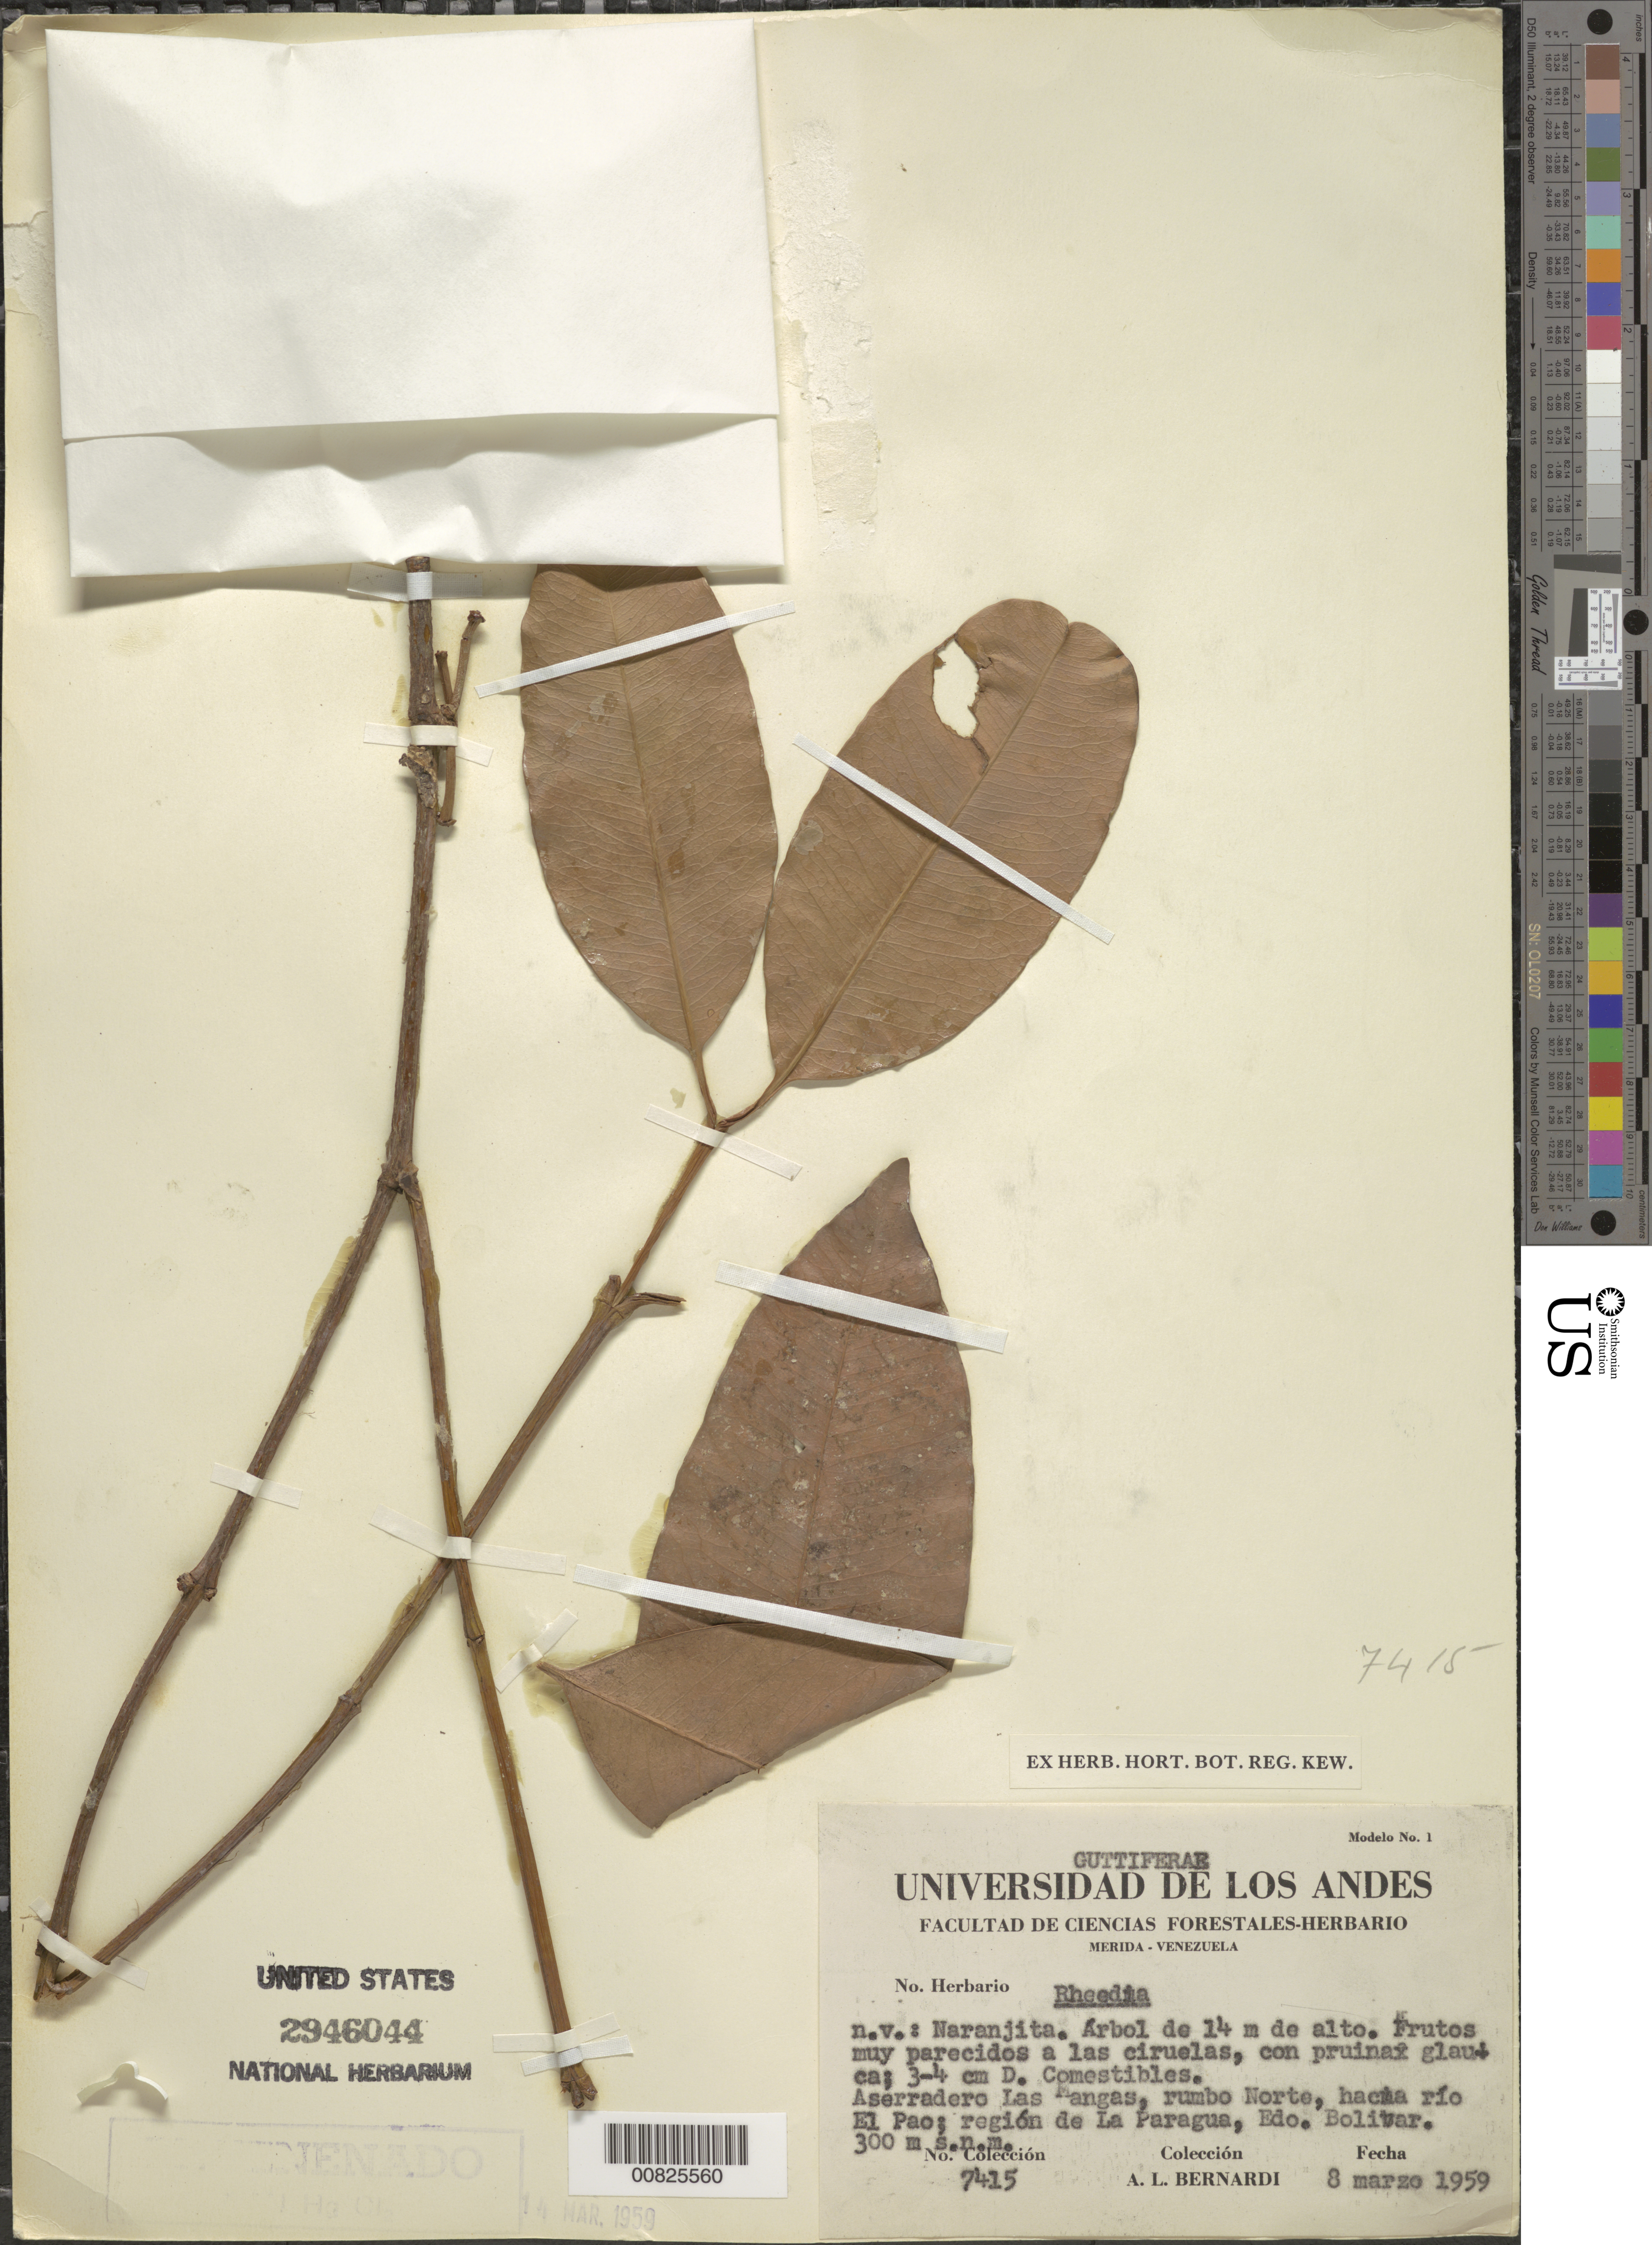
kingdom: Plantae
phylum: Tracheophyta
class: Magnoliopsida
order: Malpighiales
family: Clusiaceae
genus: Garcinia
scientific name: Garcinia sp.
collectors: A. L. Bernardi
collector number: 7415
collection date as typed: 8-Mar-59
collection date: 1959-03-08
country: Venezuela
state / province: Bolívar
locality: Las Mangas, rumbo Norte, hacia Río El Pao; region de La Paragua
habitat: Aserradero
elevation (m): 300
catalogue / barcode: US 2946044